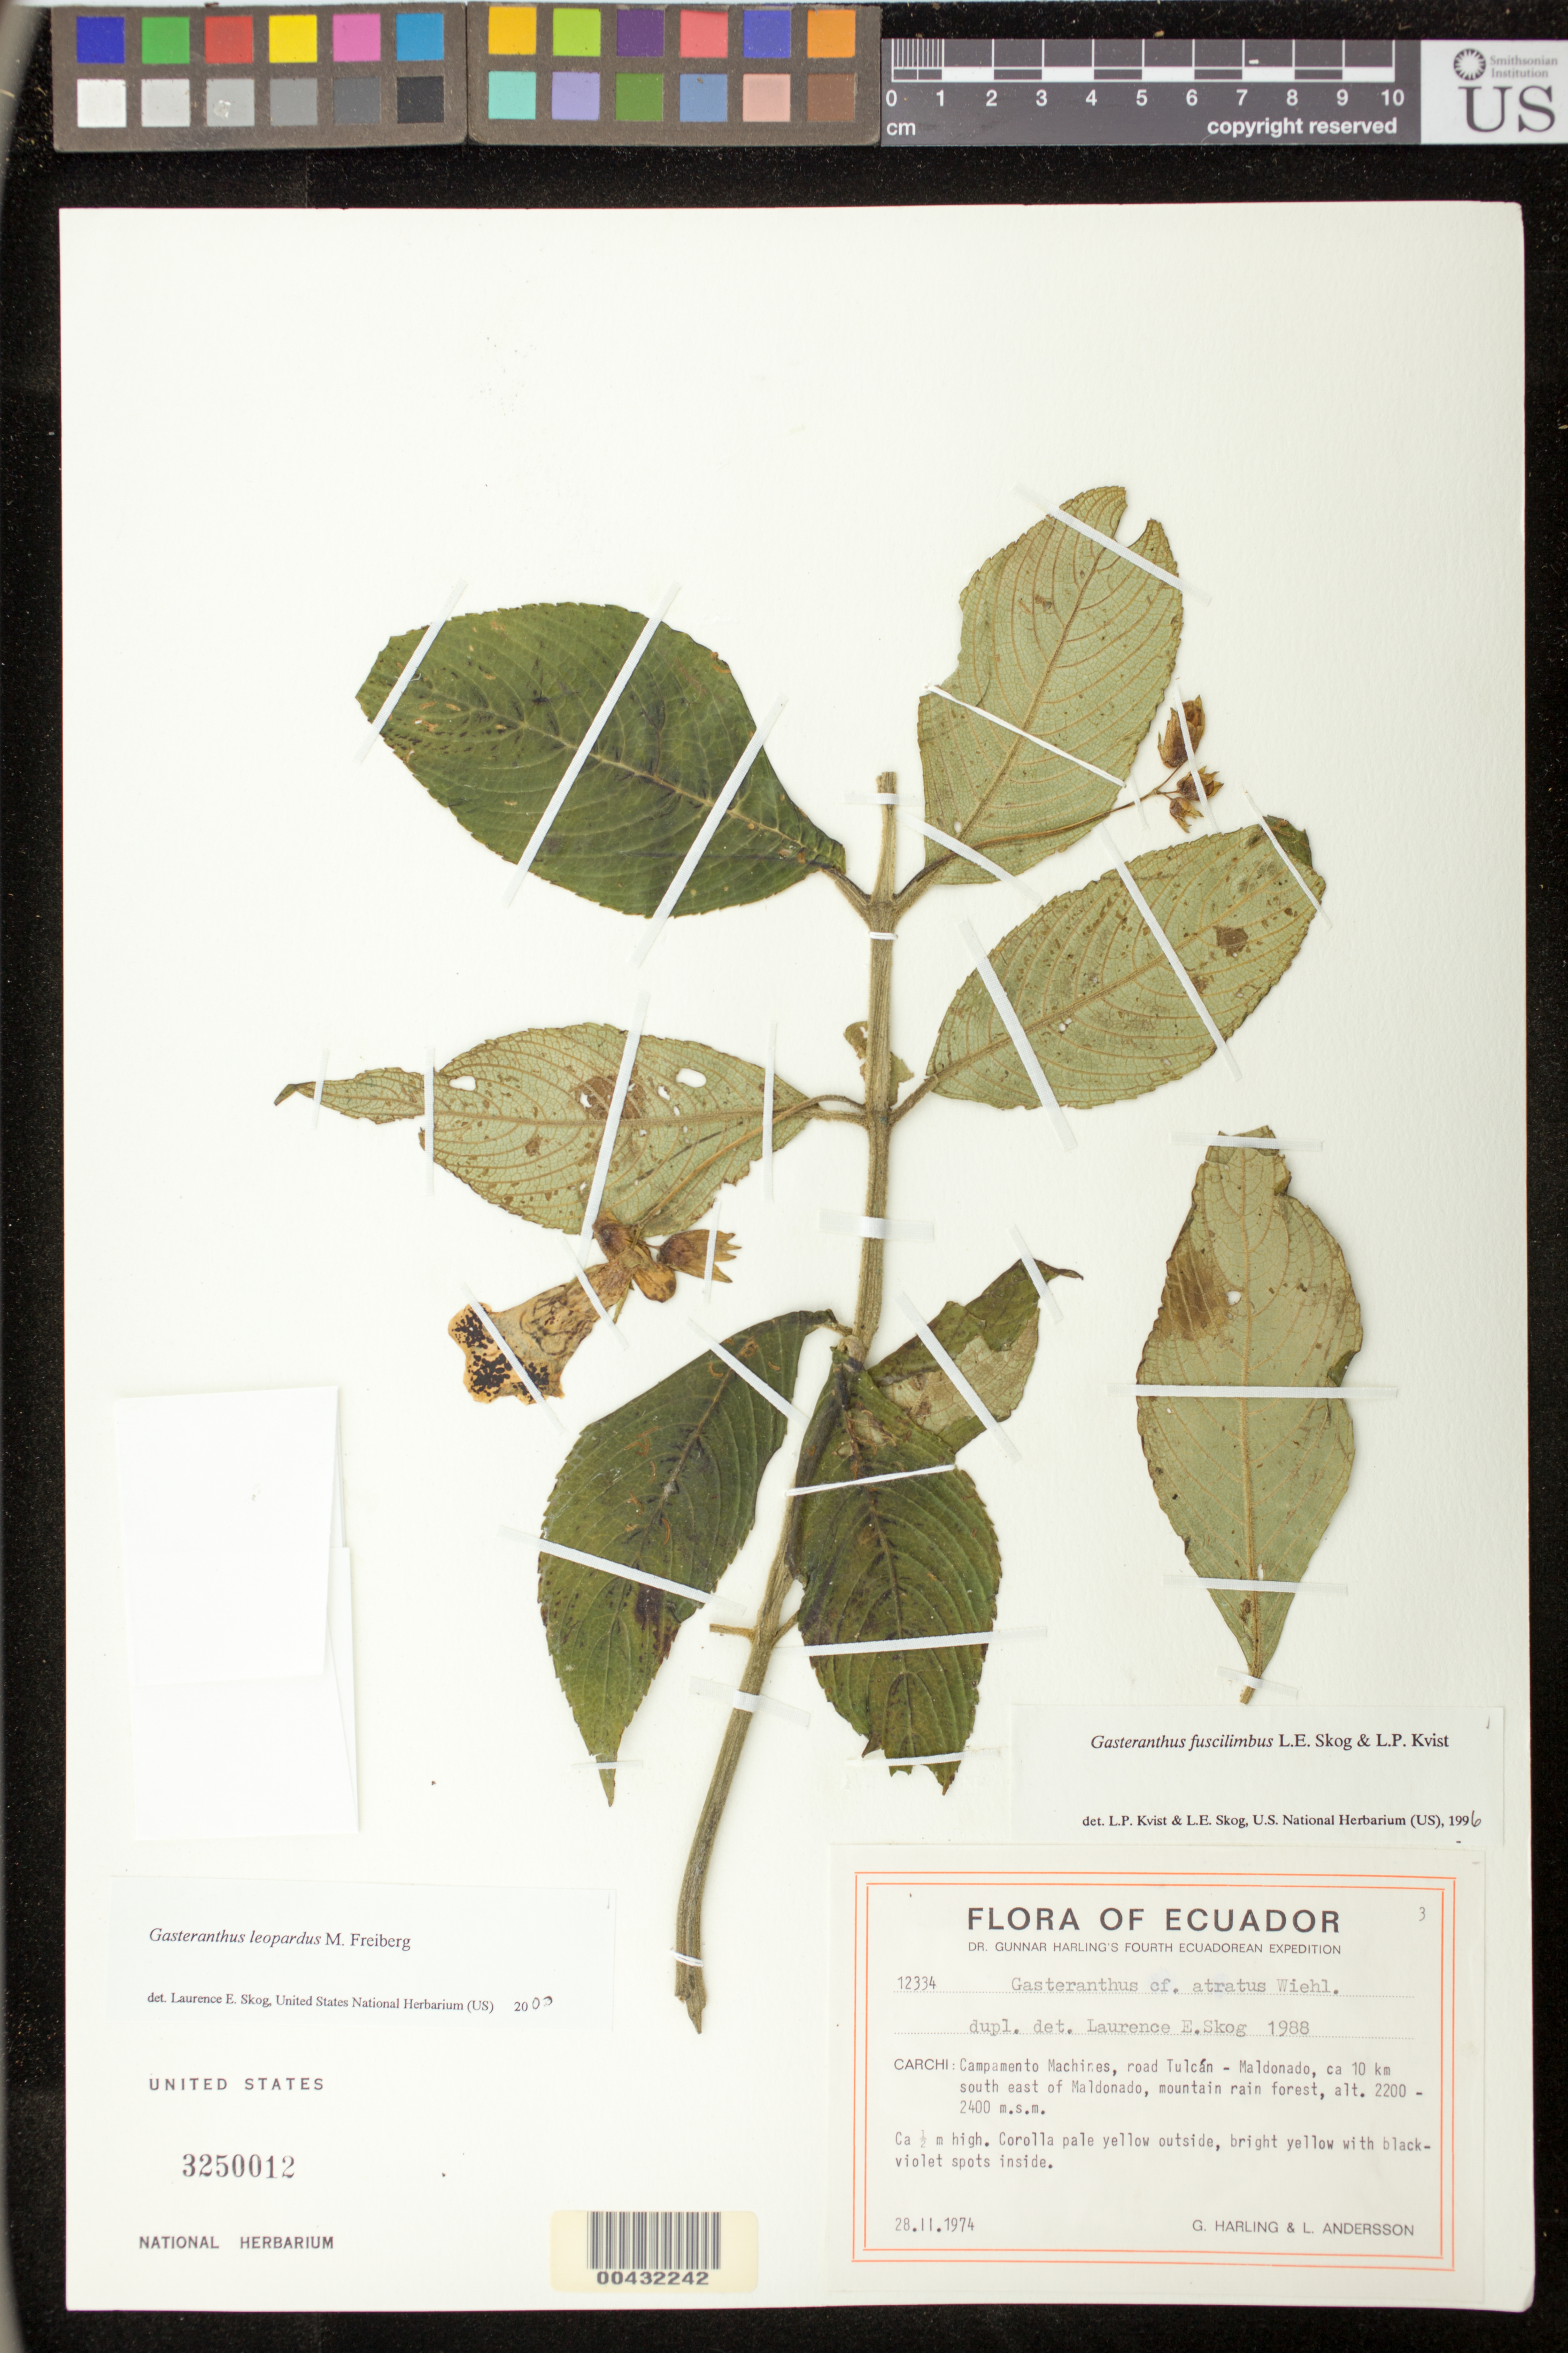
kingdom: Plantae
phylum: Tracheophyta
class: Magnoliopsida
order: Lamiales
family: Gesneriaceae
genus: Gasteranthus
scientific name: Gasteranthus leopardus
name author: M. Freiberg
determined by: Skog, Laurence E.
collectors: G. Harling & L. Andersson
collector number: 12334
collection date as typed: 28 Feb 1974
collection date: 1974-02-28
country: Ecuador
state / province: Carchi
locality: Campamento Machines, road Tulcán - Maldonado, ca 10 km SE of Maldonado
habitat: Mountain rain forest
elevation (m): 2200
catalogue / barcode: US 3250012